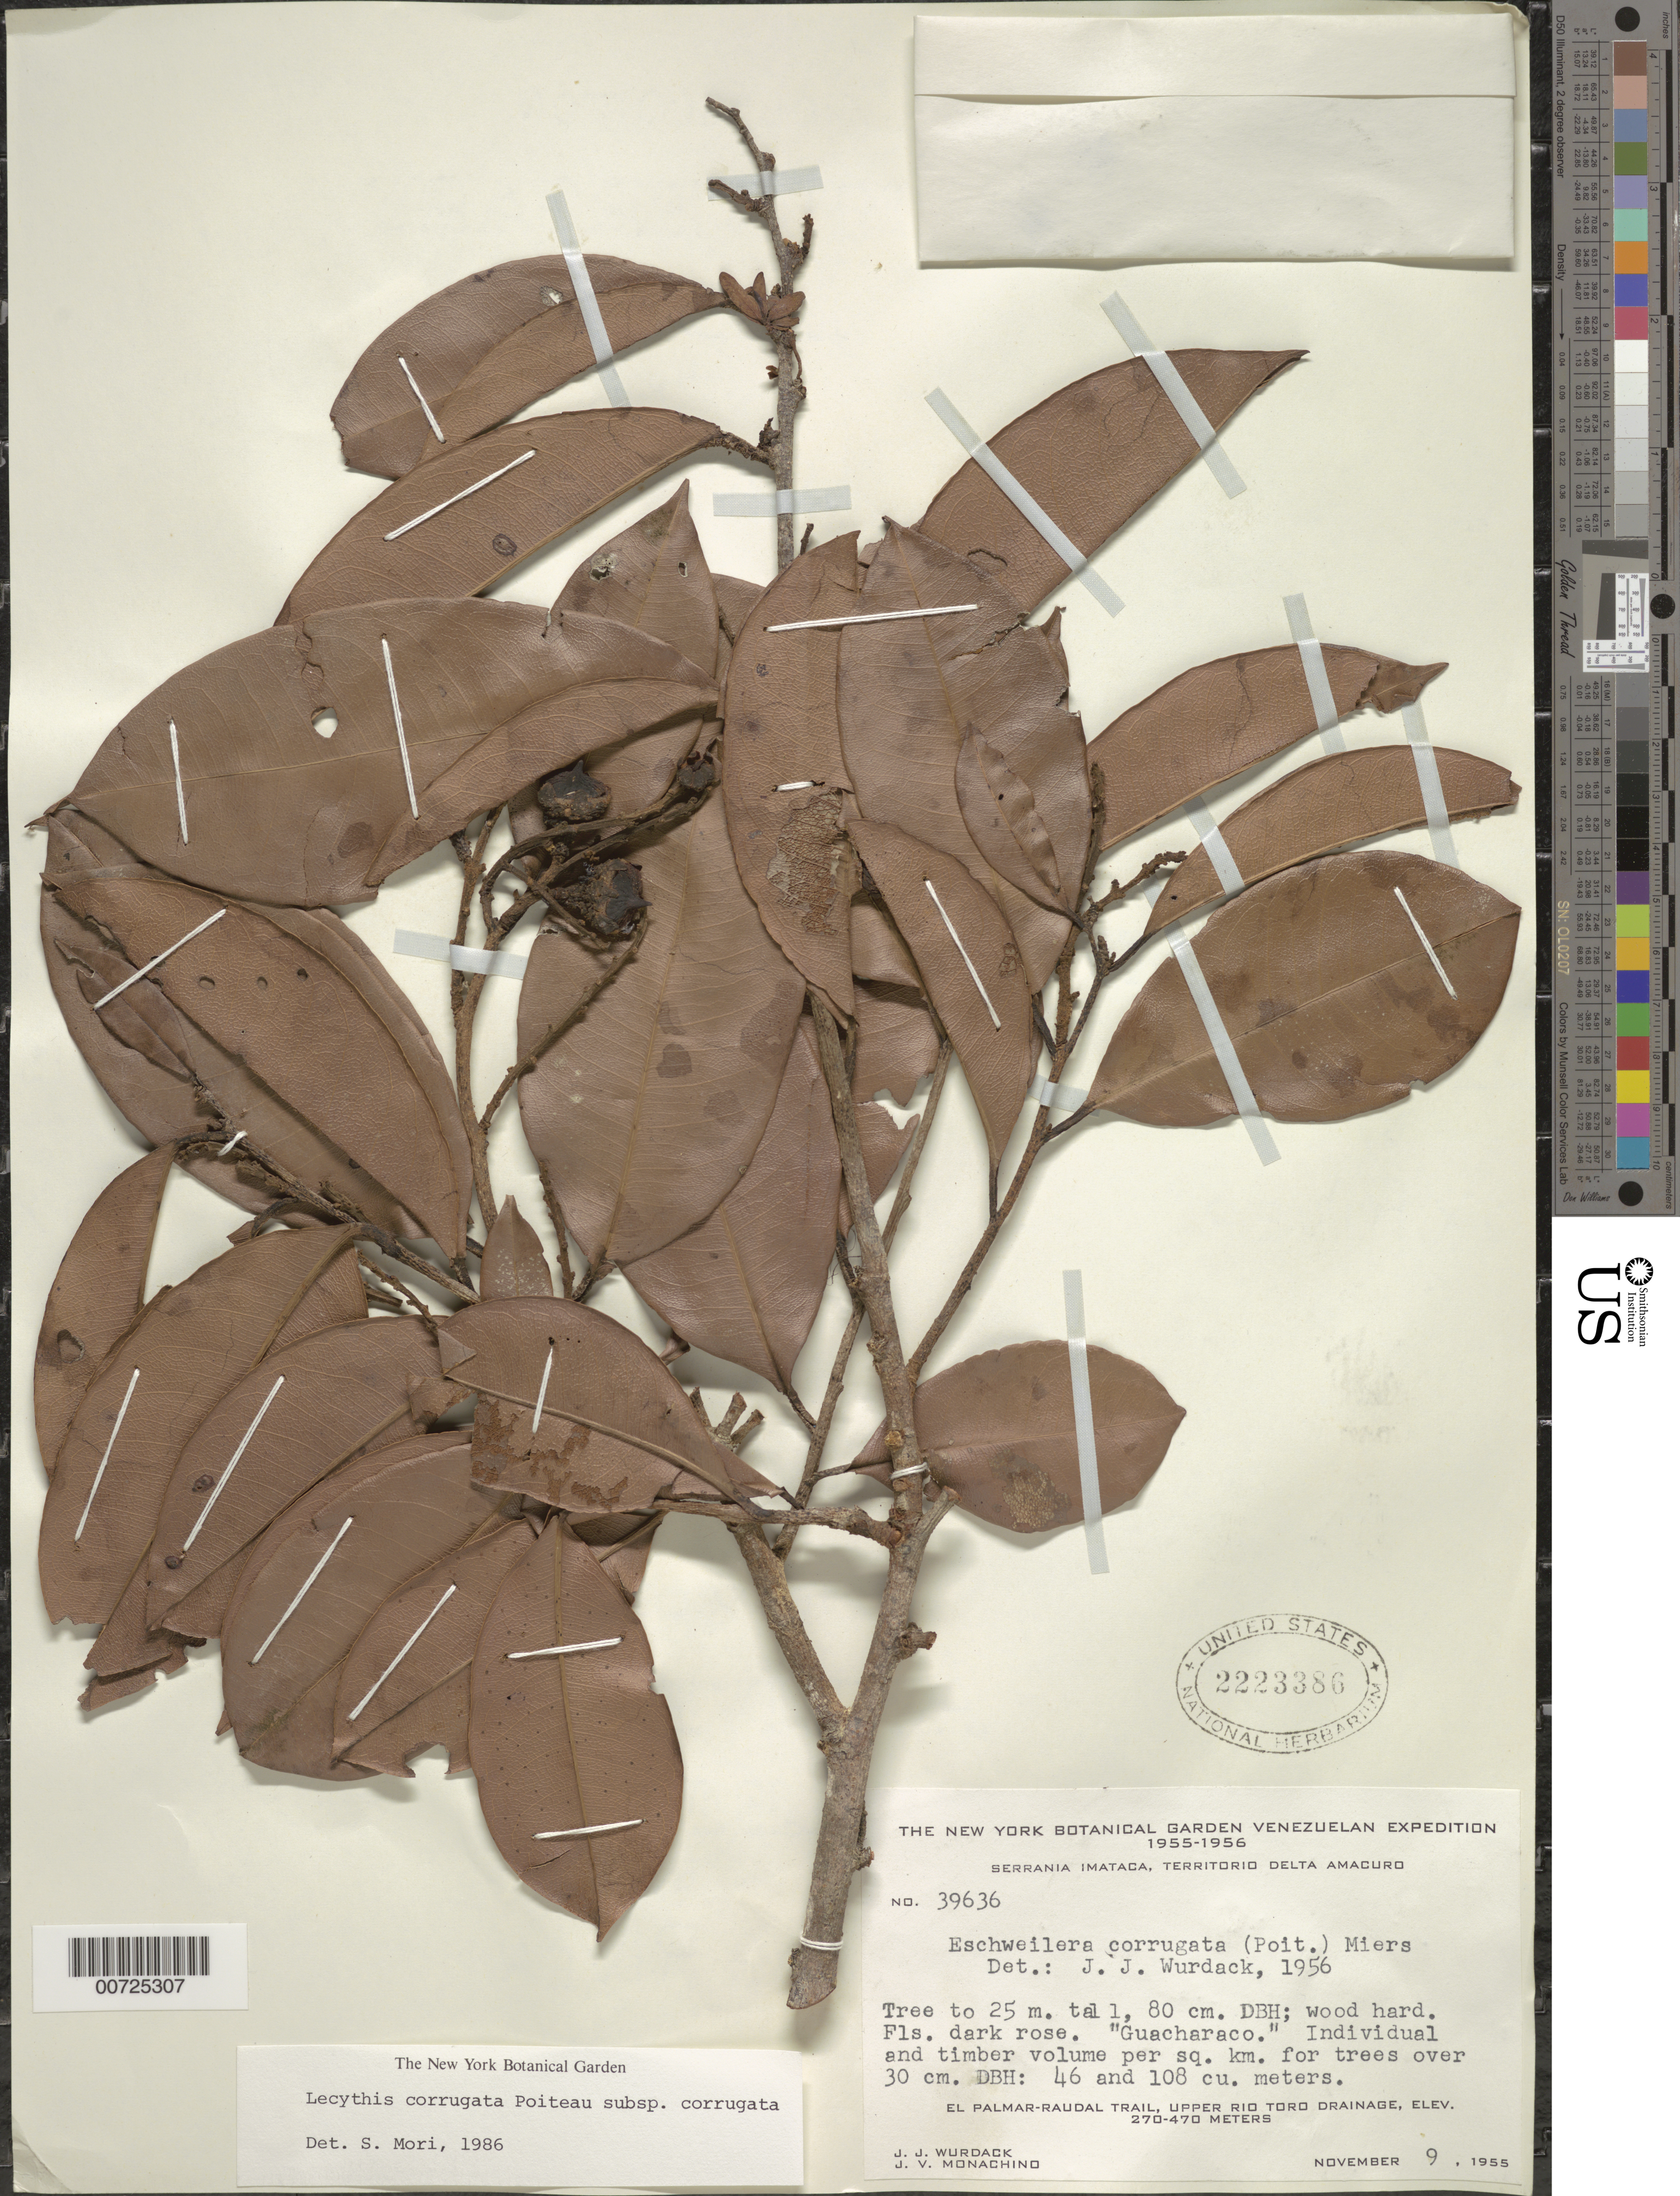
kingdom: Plantae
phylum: Tracheophyta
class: Magnoliopsida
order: Ericales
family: Lecythidaceae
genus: Lecythis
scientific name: Lecythis corrugata subsp. corrugata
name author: Poit.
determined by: Mori, Scott A.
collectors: J. J. Wurdack & J. V. Monachino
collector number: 39636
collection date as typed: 9-Nov-55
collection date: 1955-11-09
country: Venezuela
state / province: Delta Amacuro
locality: Serrania Imataca, El Palmar-Raudal Trail, upper Río Toro drainage; 10 km S of Cerro Muerto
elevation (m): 270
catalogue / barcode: US 2223386